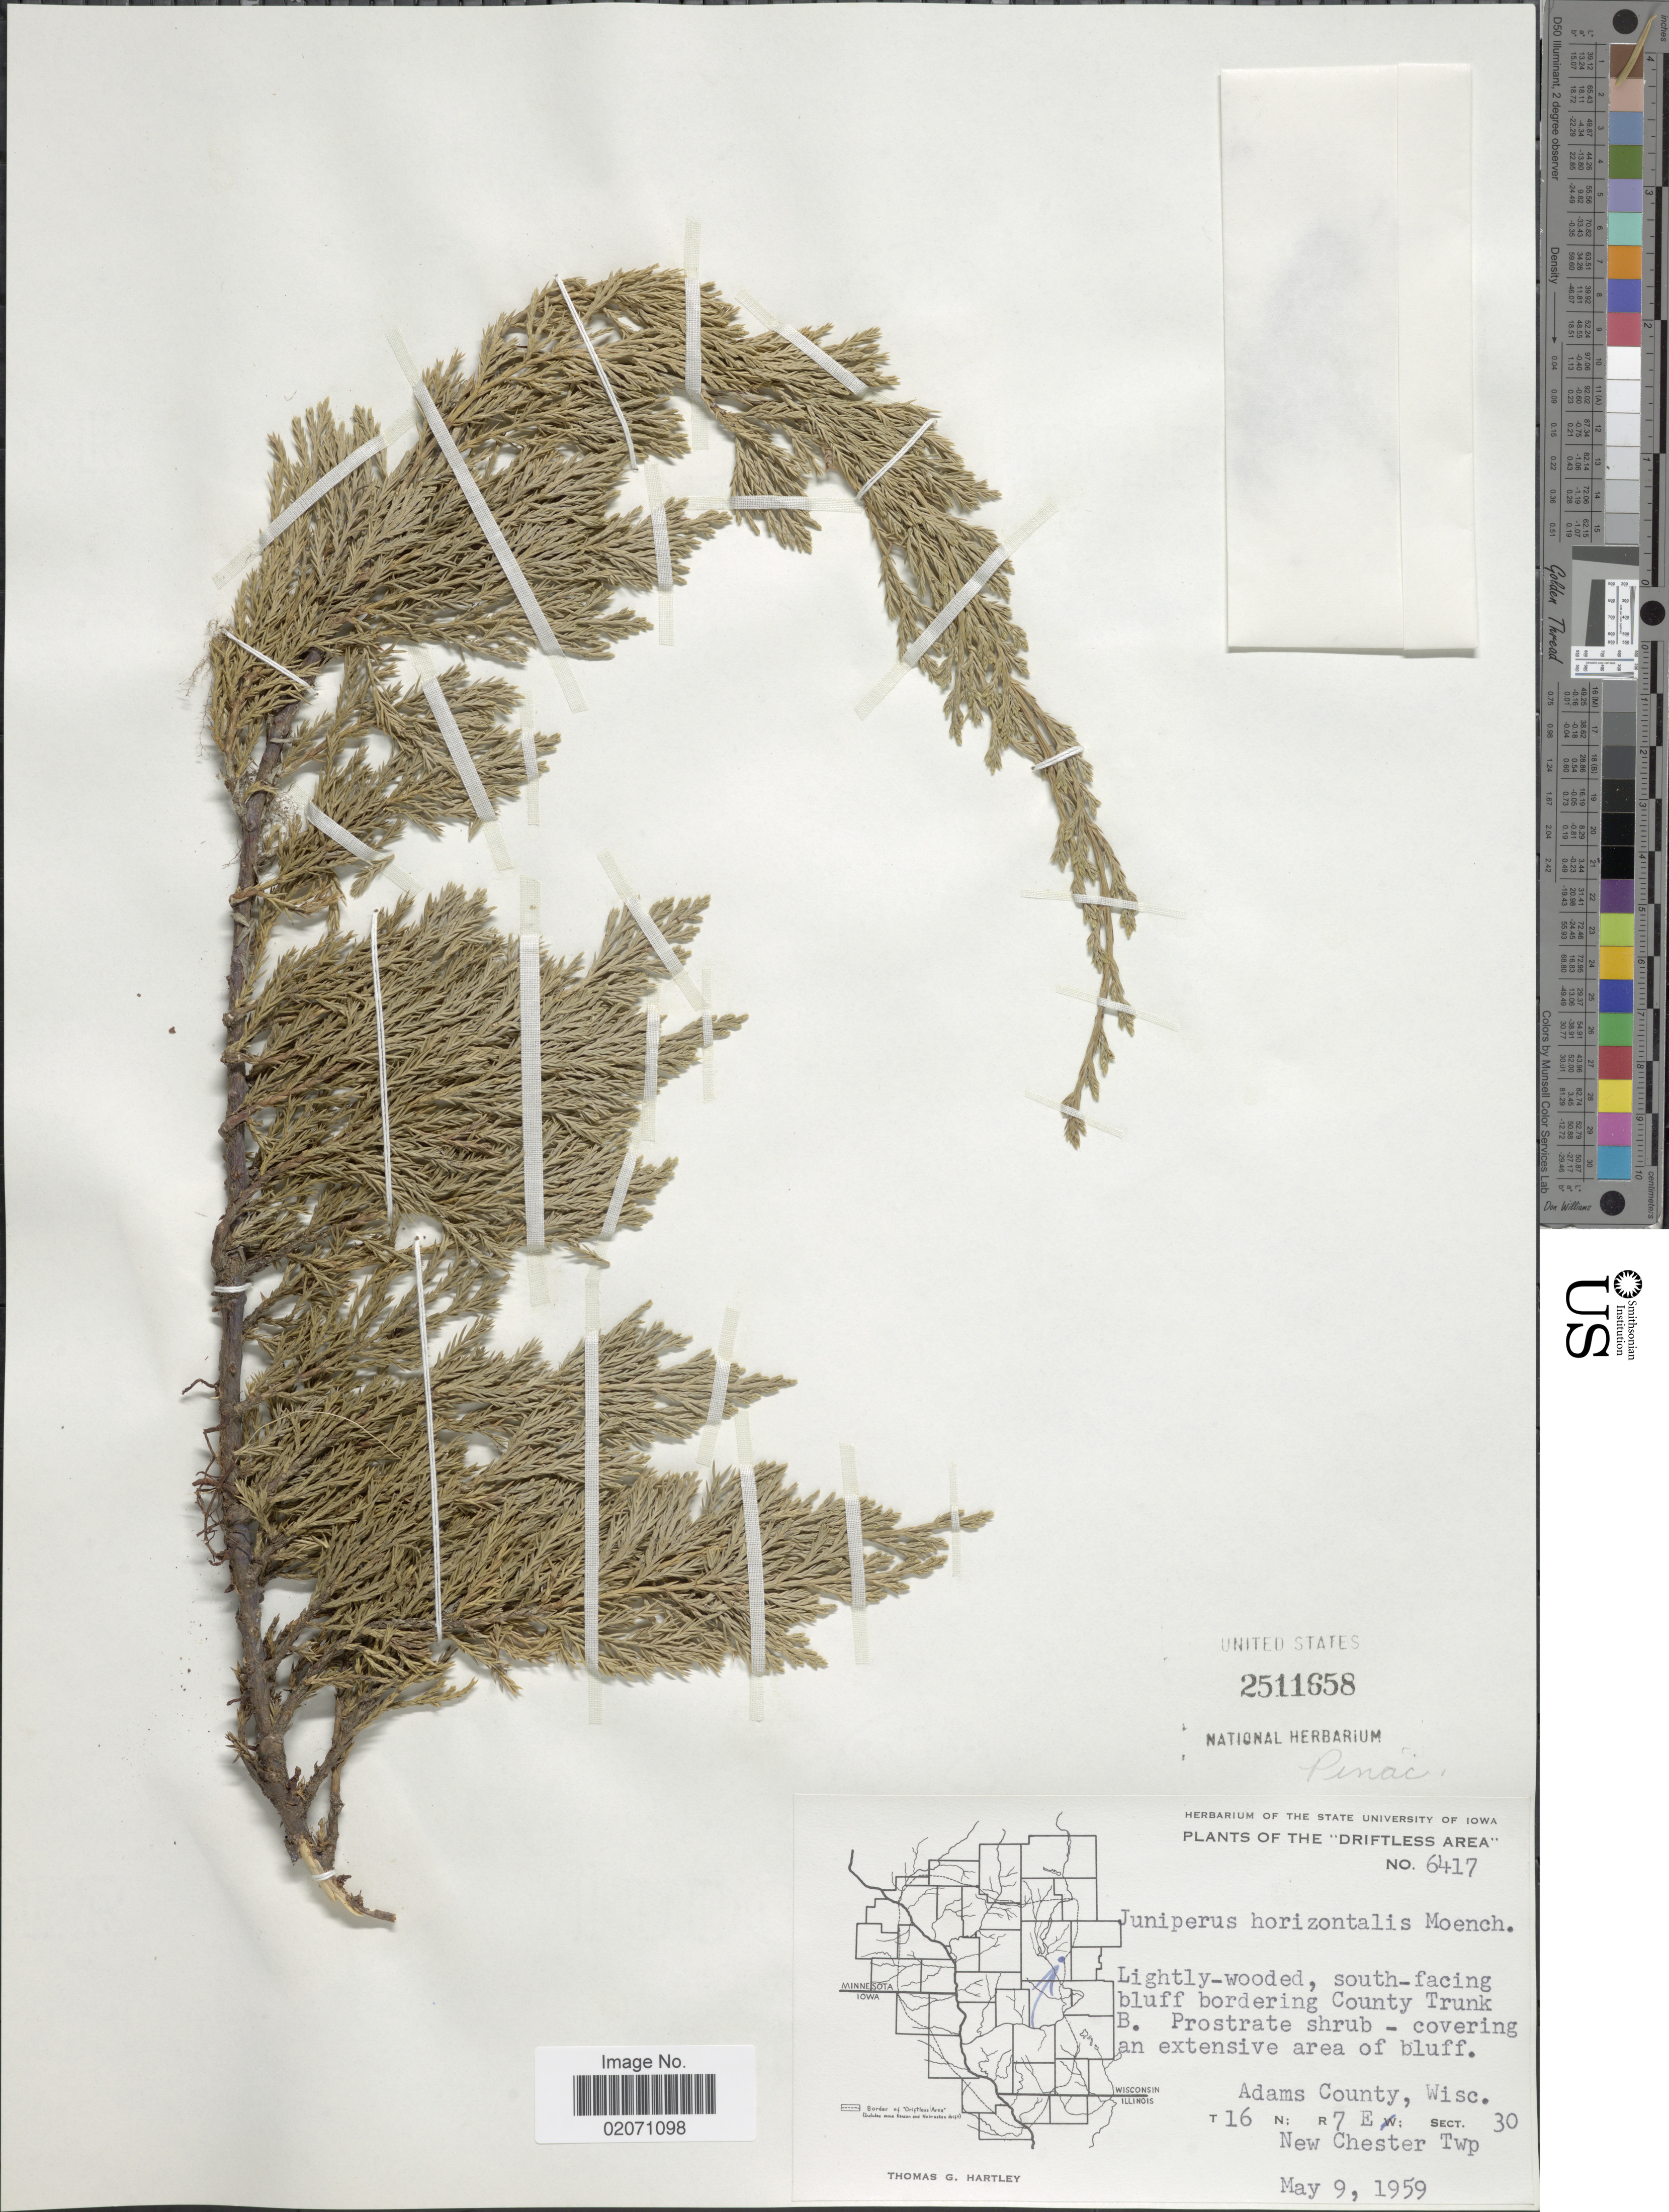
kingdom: Plantae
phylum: Tracheophyta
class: Pinopsida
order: Pinales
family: Cupressaceae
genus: Juniperus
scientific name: Juniperus horizontalis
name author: Moench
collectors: T. G. Hartley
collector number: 6417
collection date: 1959-05-09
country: United States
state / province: Wisconsin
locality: Driftless Area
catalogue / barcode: US 2511658